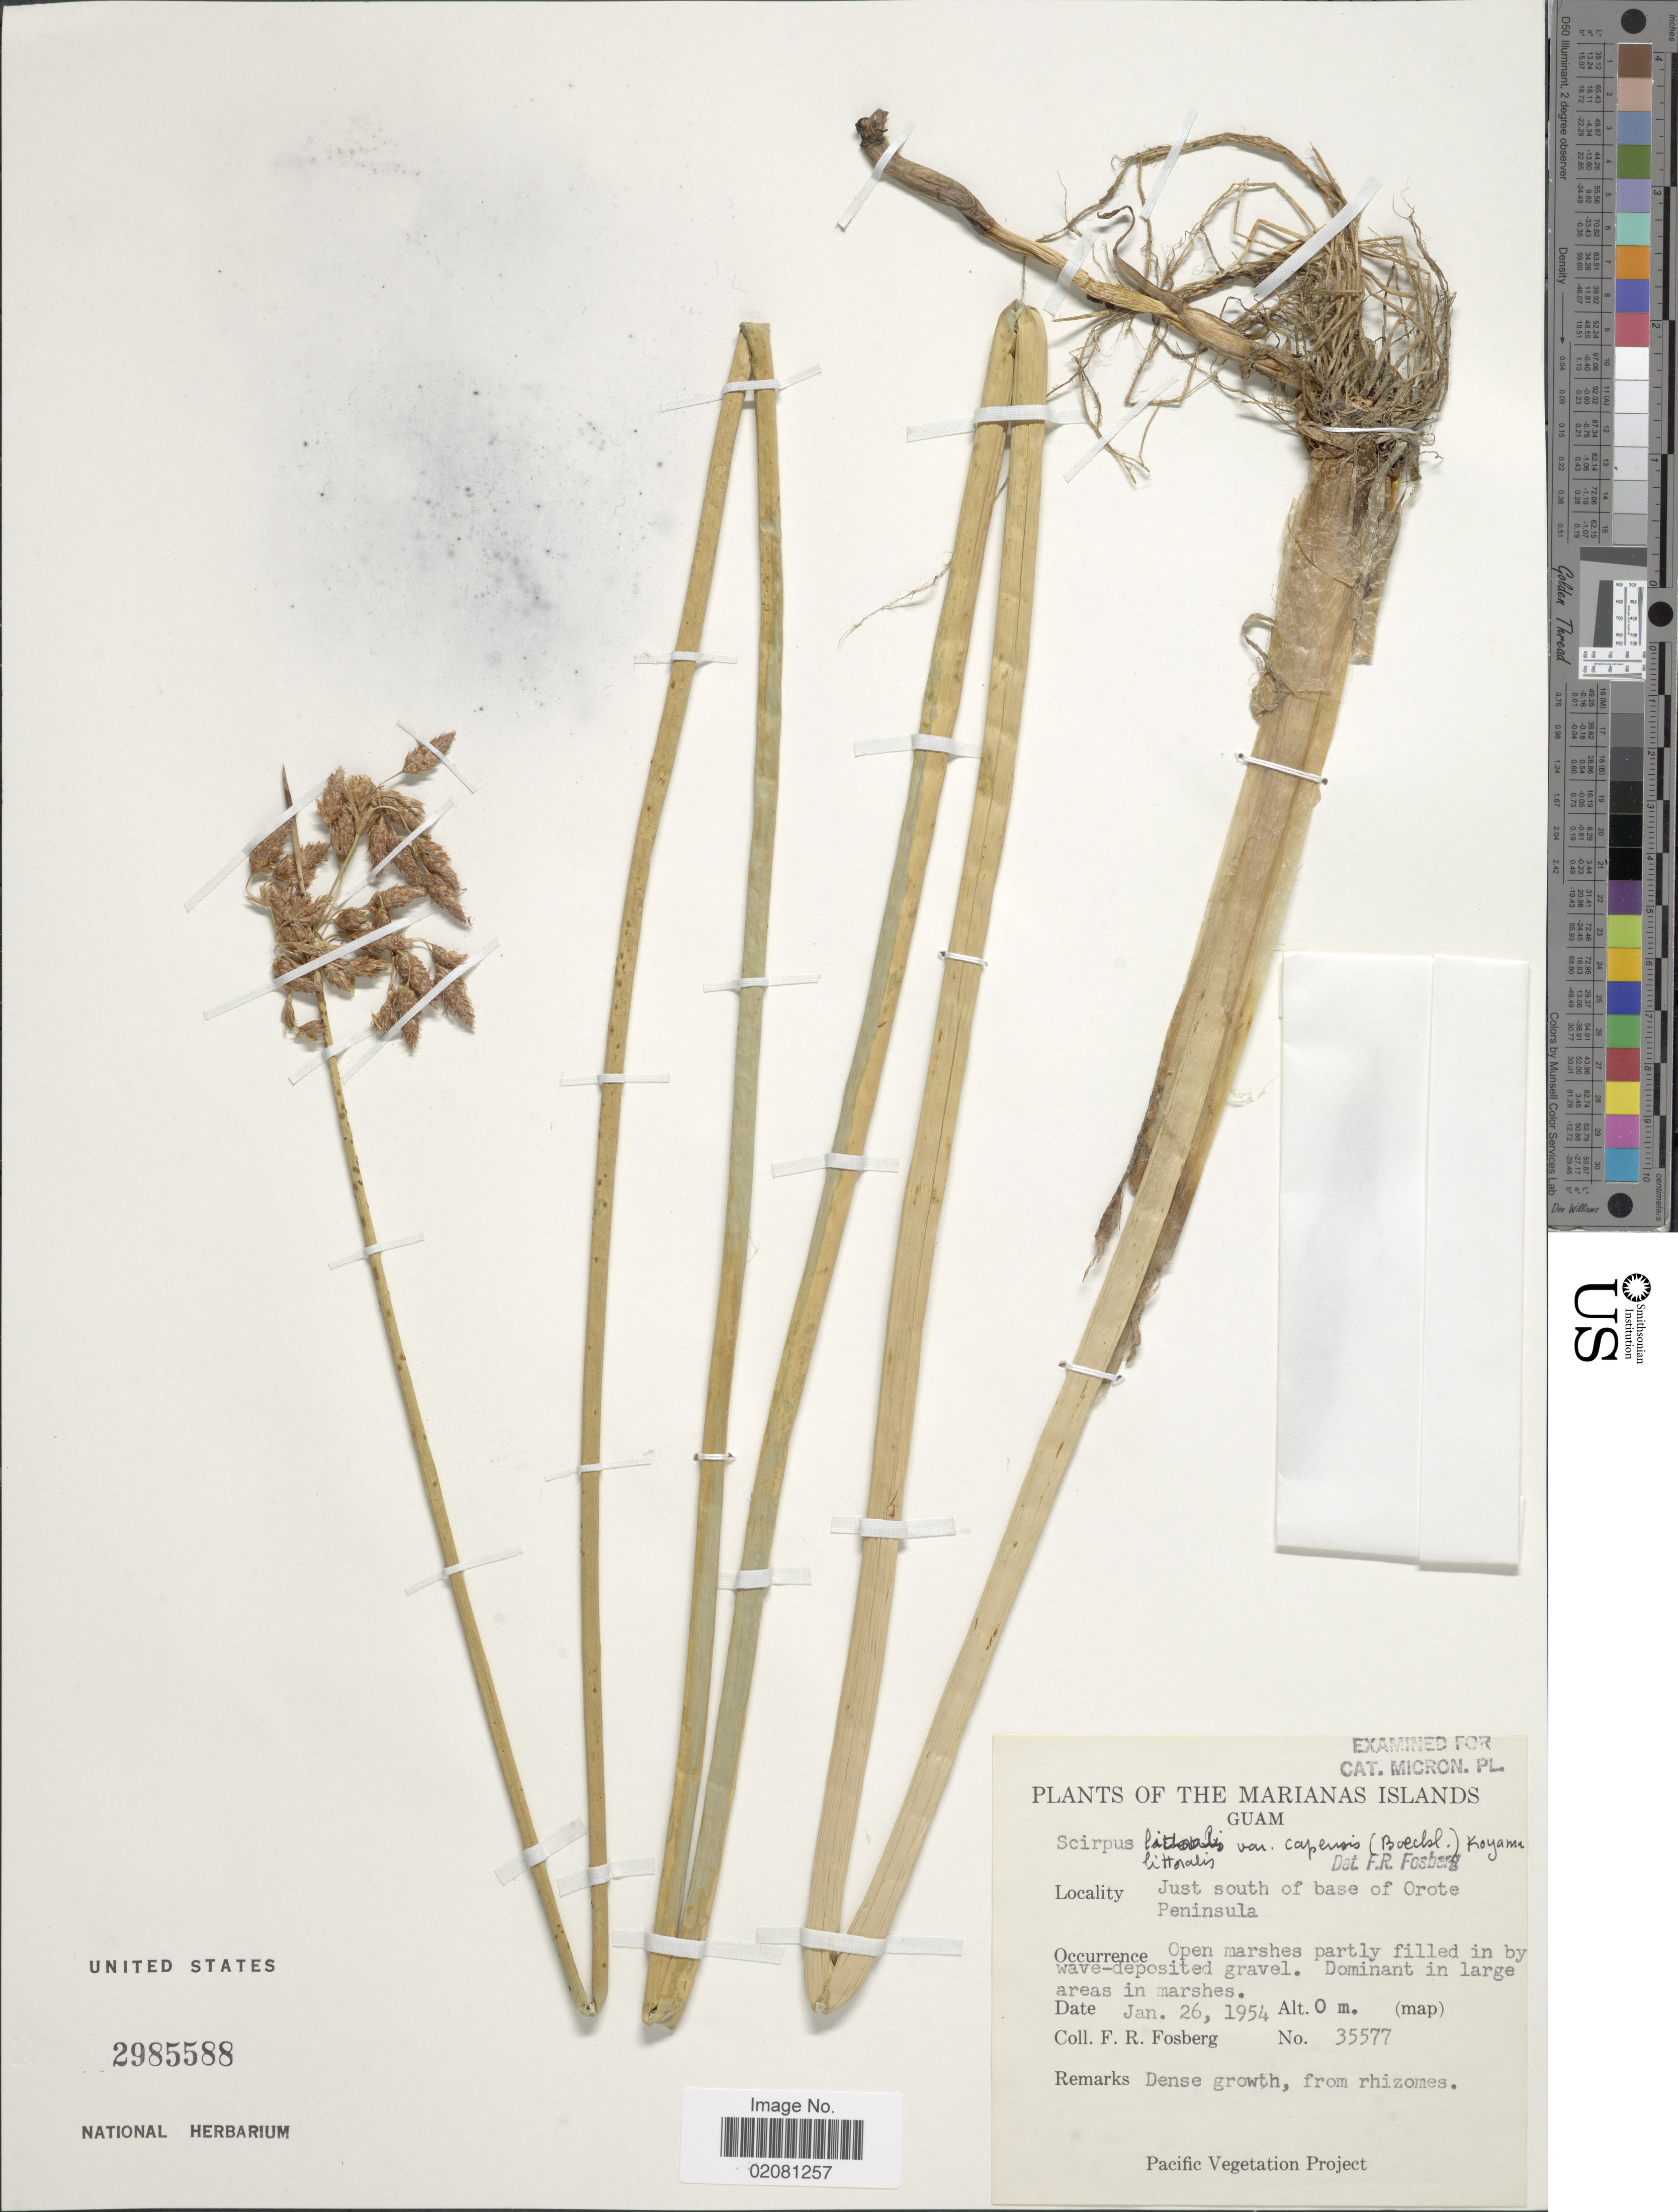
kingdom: Plantae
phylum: Tracheophyta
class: Liliopsida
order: Poales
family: Cyperaceae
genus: Schoenoplectus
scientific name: Schoenoplectus litoralis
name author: (Schrad.) Palla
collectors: F. R. Fosberg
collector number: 35577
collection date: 1954-01-26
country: Northern Mariana Islands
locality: Mariana Islands, guam, just south of base of Orote Peninsula.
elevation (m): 0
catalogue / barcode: US 2985588